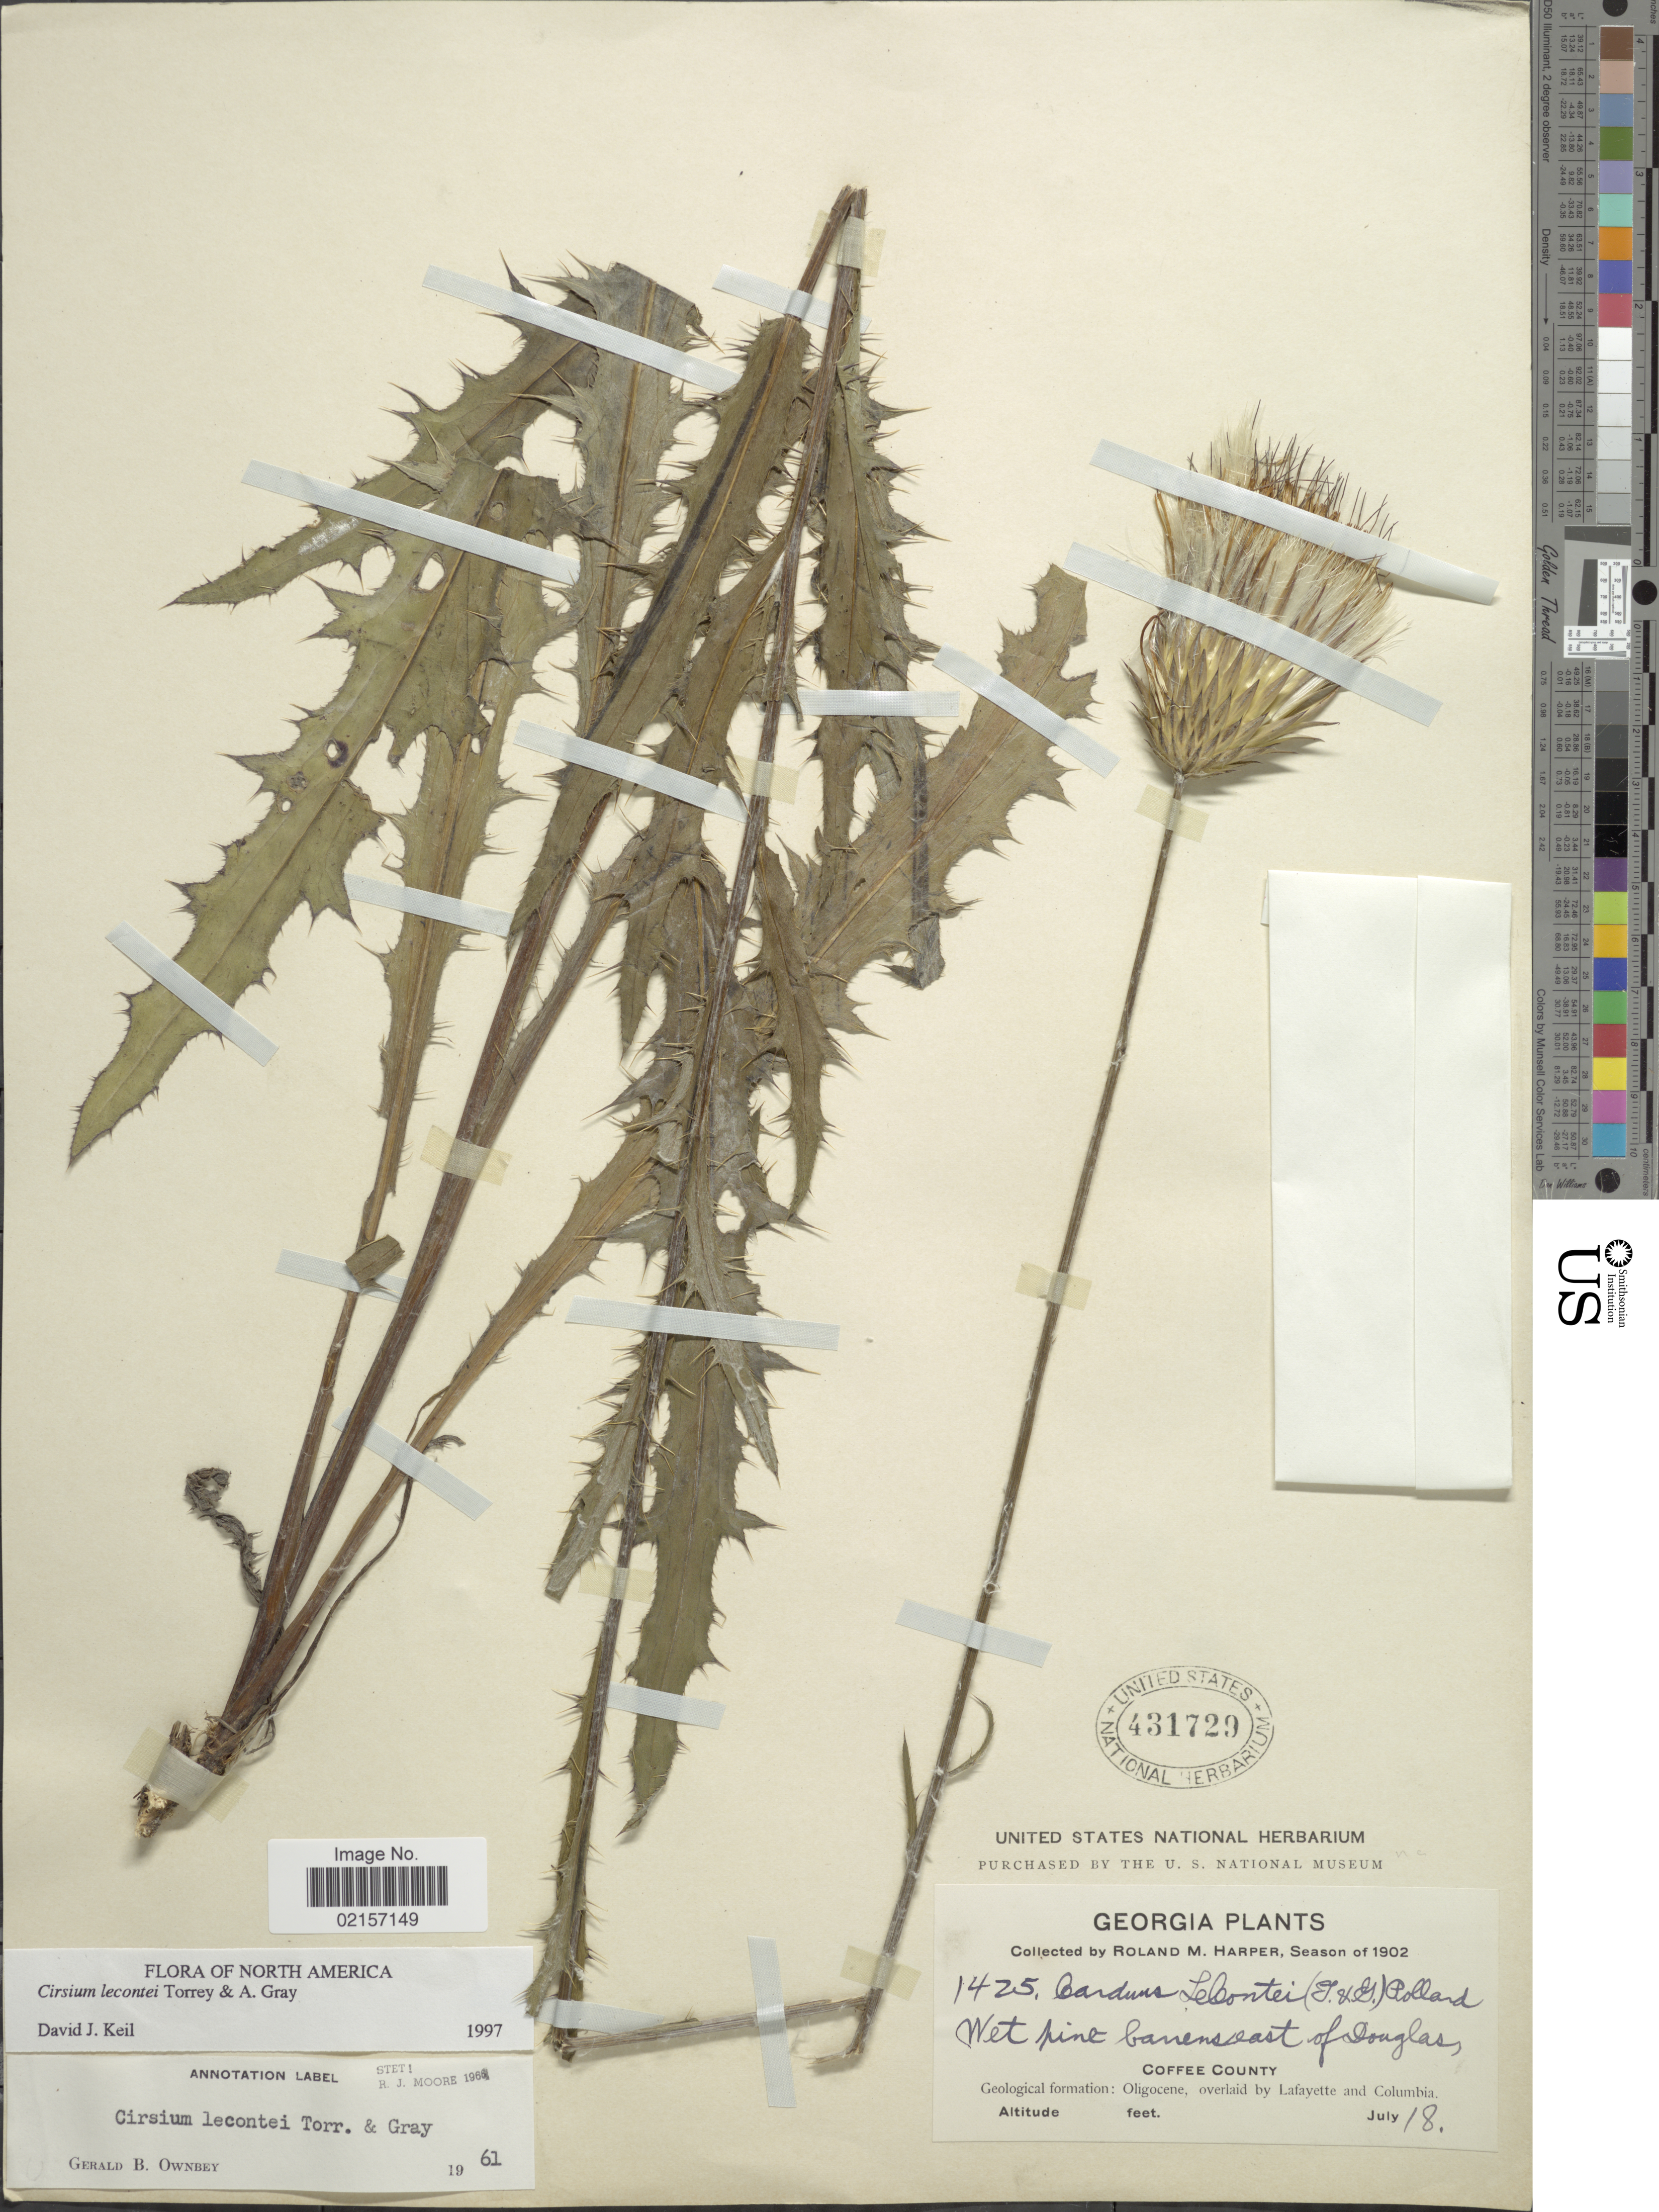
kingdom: Plantae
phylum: Tracheophyta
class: Magnoliopsida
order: Asterales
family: Asteraceae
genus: Cirsium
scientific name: Cirsium lecontei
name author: Torr. & A. Gray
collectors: R. M. Harper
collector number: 1425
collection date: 1902-07-18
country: United States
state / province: Georgia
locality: Wet pine barrens of Douglas, Coffee County, Oligocene, overlaid by Lafayette and Columbia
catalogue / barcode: US 431729